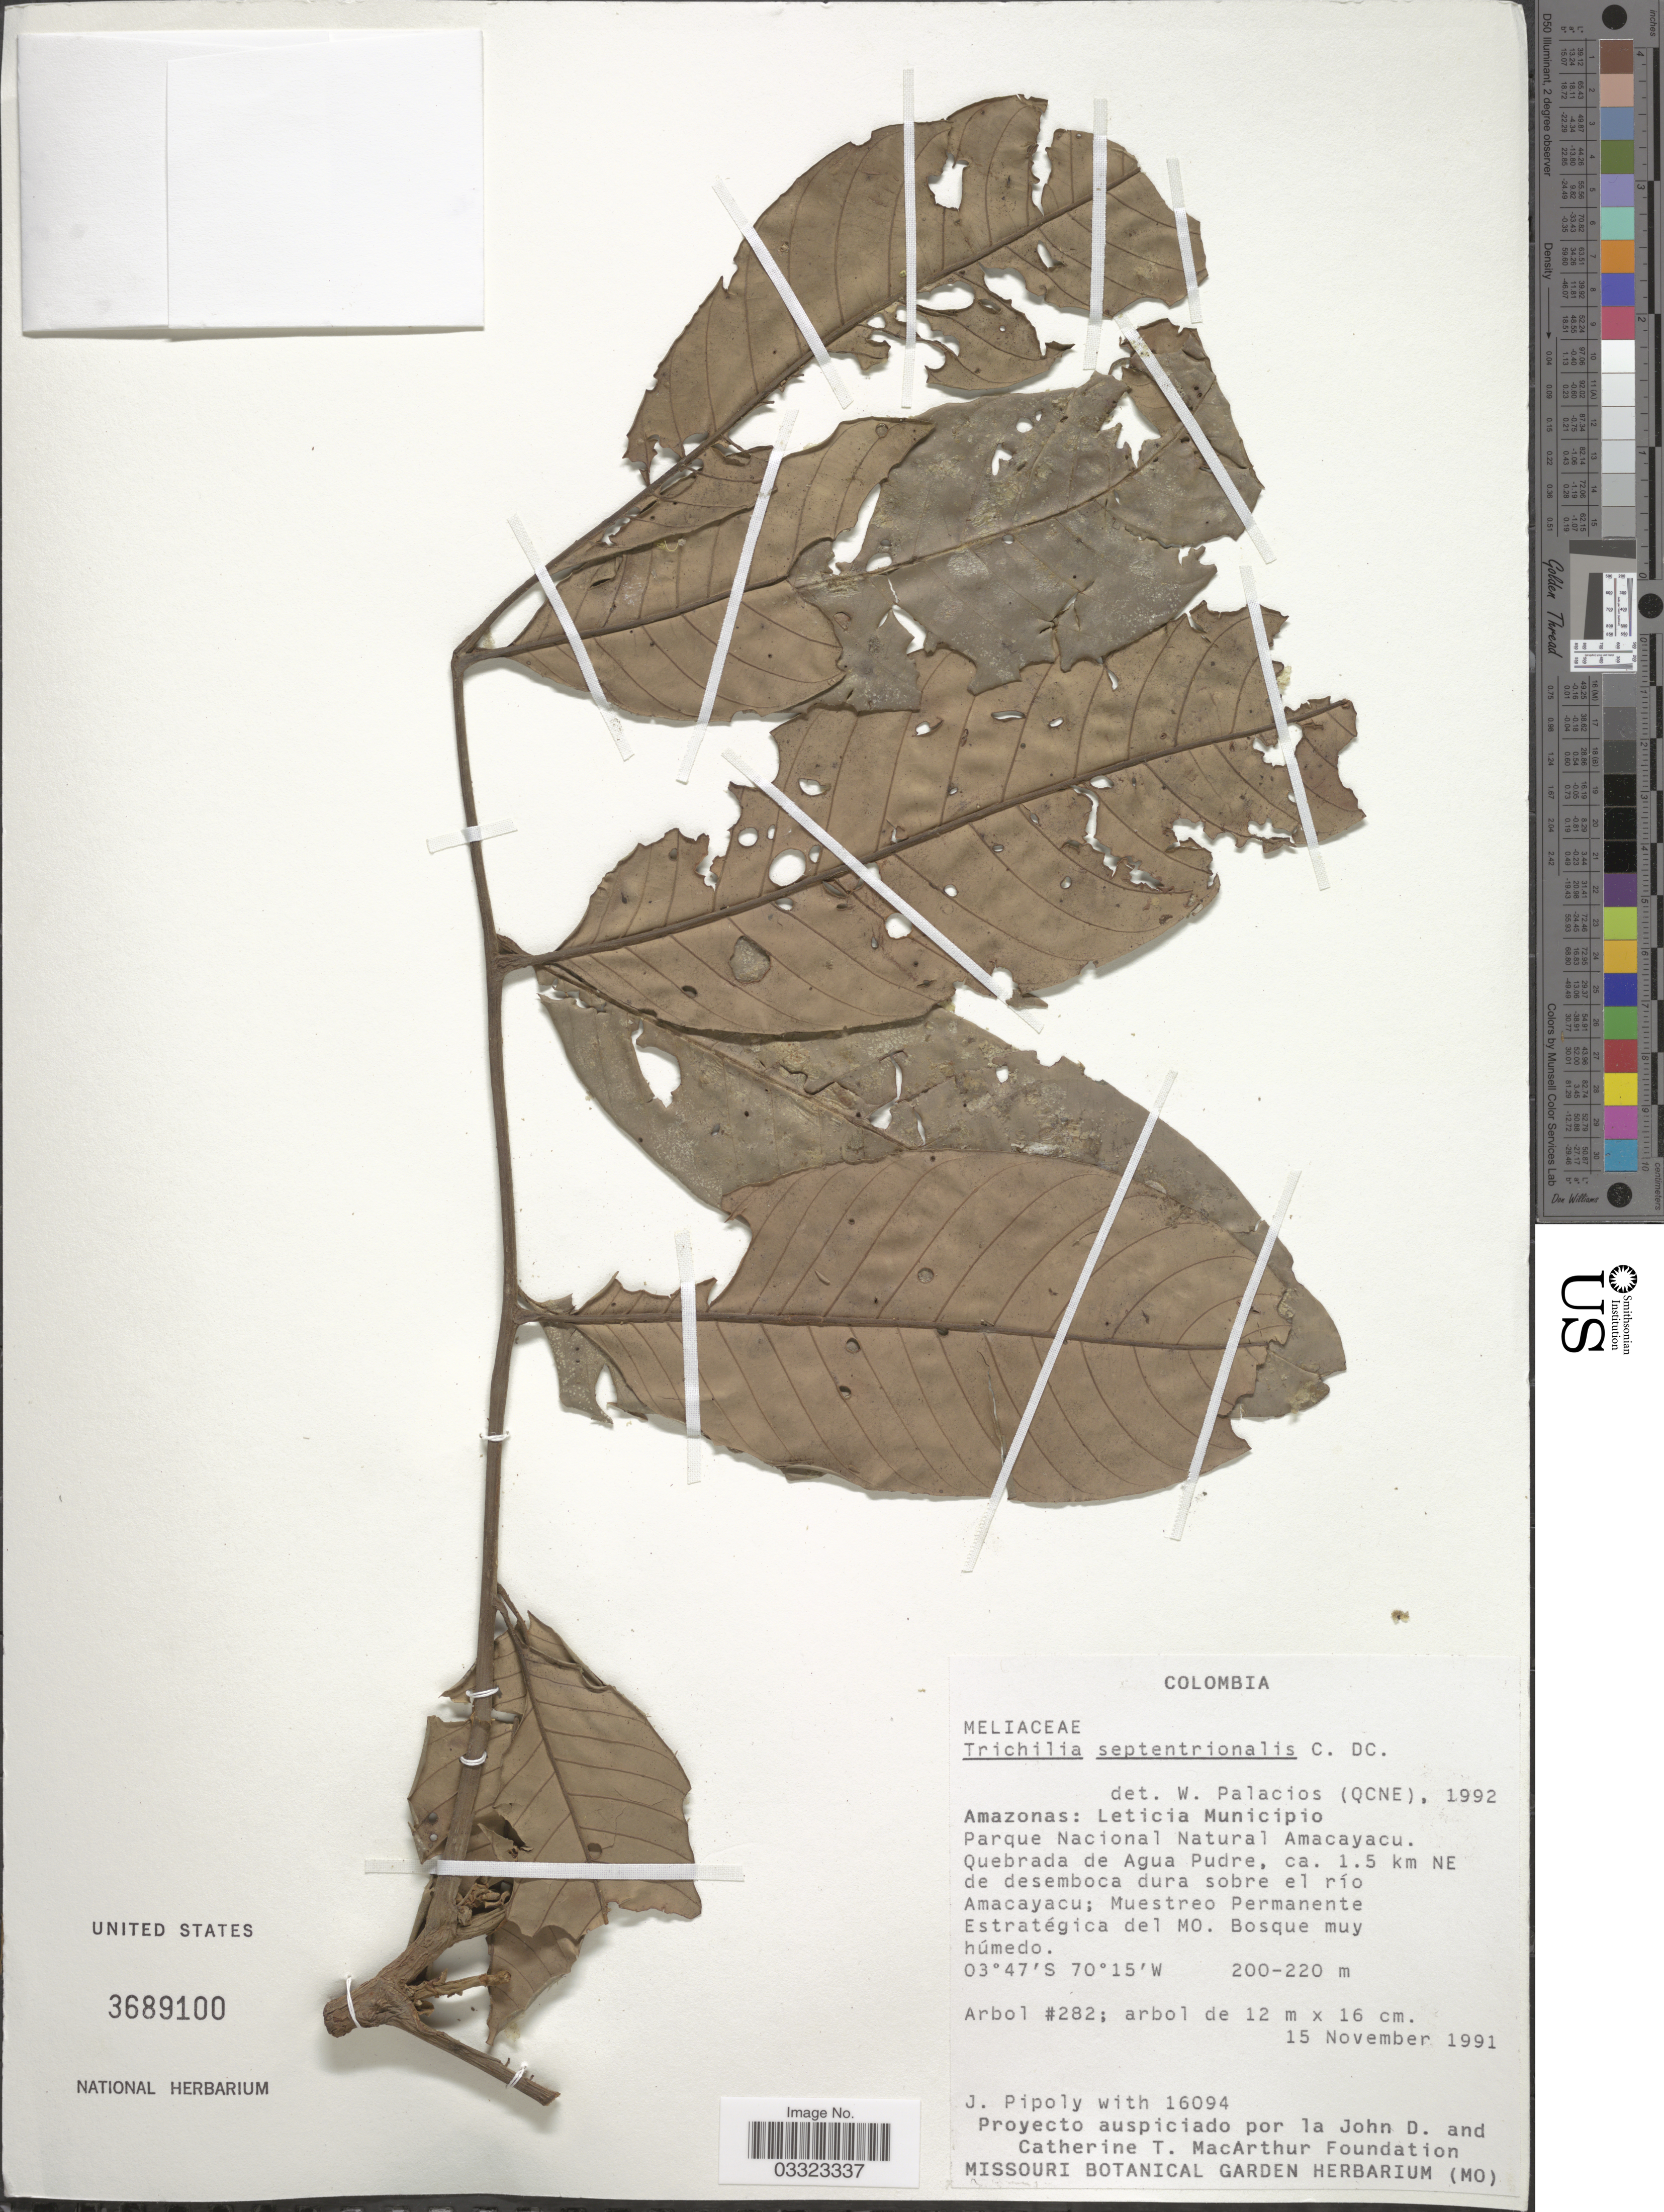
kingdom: Plantae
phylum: Tracheophyta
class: Magnoliopsida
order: Sapindales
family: Meliaceae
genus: Trichilia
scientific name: Trichilia septentrionalis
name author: C. DC.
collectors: J. J. Pipoly, D. John & C. MacArthur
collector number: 16094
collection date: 1991-11-15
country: Colombia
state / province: Amazônas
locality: Leticia Municipio, Parque Nacional Natural Amacayacu. Quebrada de Agua Pudre, ca. 1.5 km NE de desemboca dura sobre el rio Amacayacu; Muestreo Permanente Estratégica del MO.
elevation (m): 200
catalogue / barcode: US 3689100